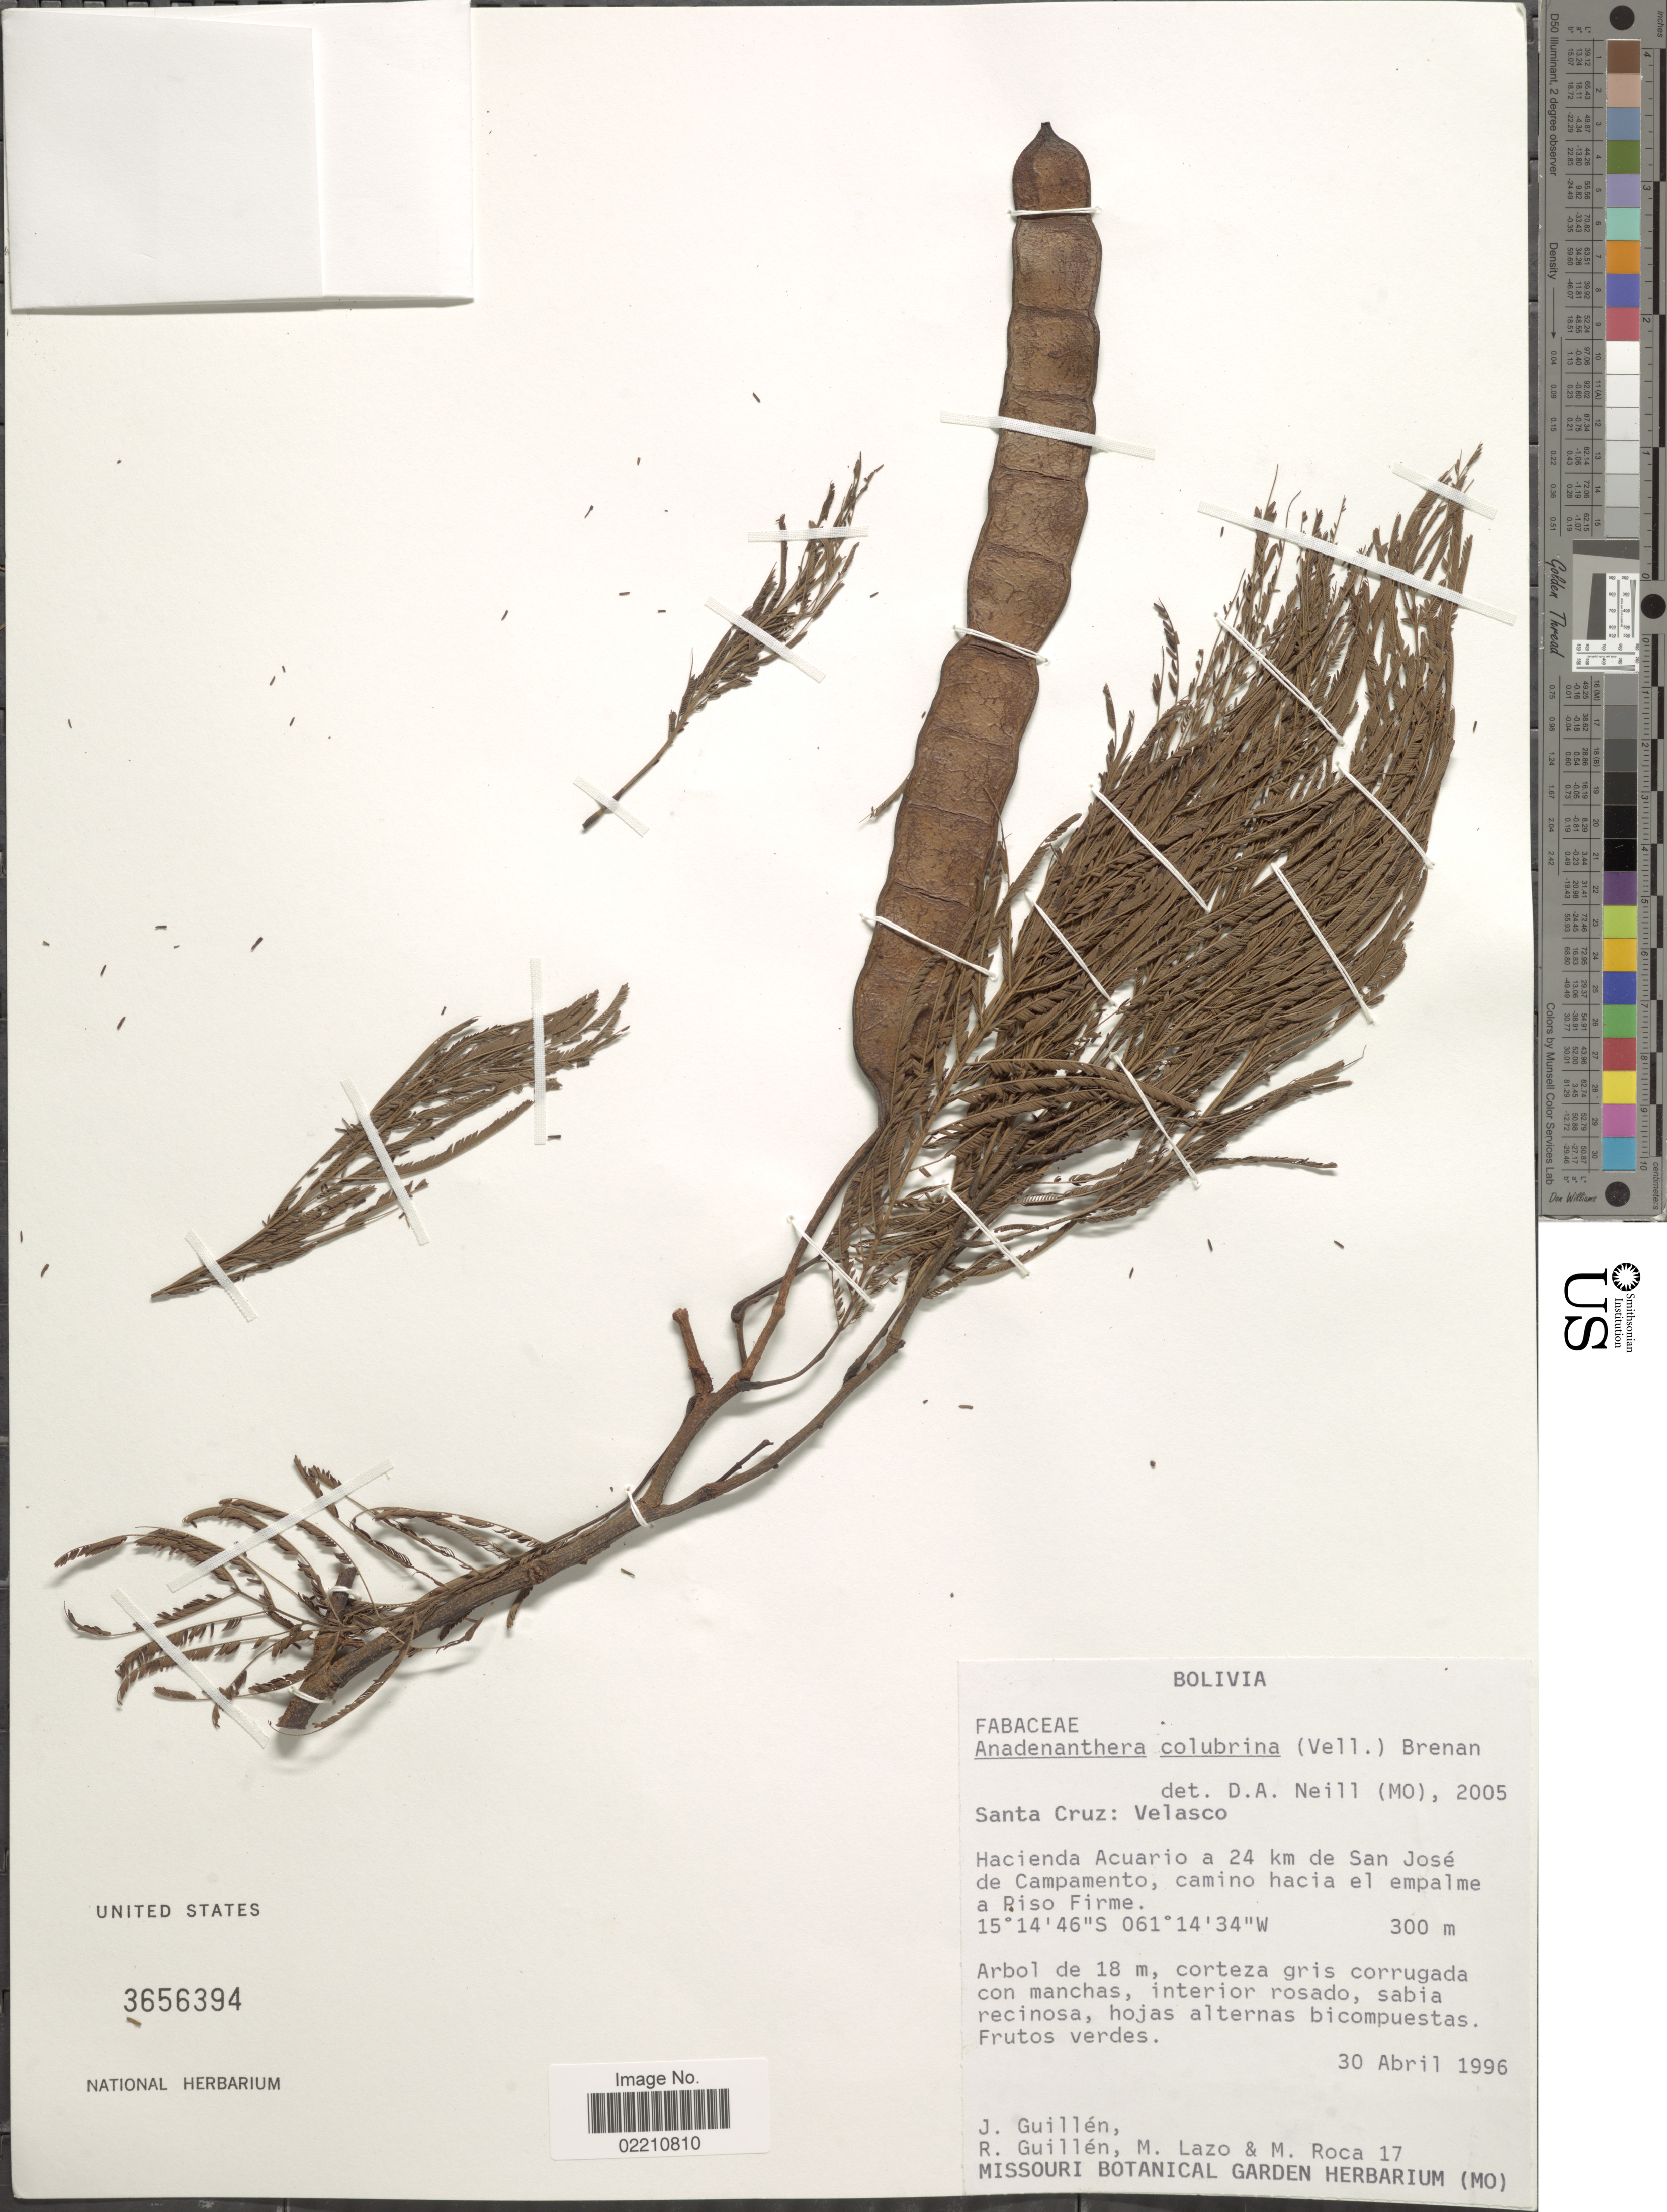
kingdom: Plantae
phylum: Tracheophyta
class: Magnoliopsida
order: Fabales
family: Fabaceae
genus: Anadenanthera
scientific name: Anadenanthera colubrina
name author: (Vell.) Brenan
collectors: J. Guillén, R. Guillen, M. Lazo & M. Roca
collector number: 17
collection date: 1996-04-30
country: Bolivia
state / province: Santa Cruz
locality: Velasco, hacienda, Acuraio a 24 km de San José de Campamento, camino hacia el empalme a Piso Firme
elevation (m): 300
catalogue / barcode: US 3656394